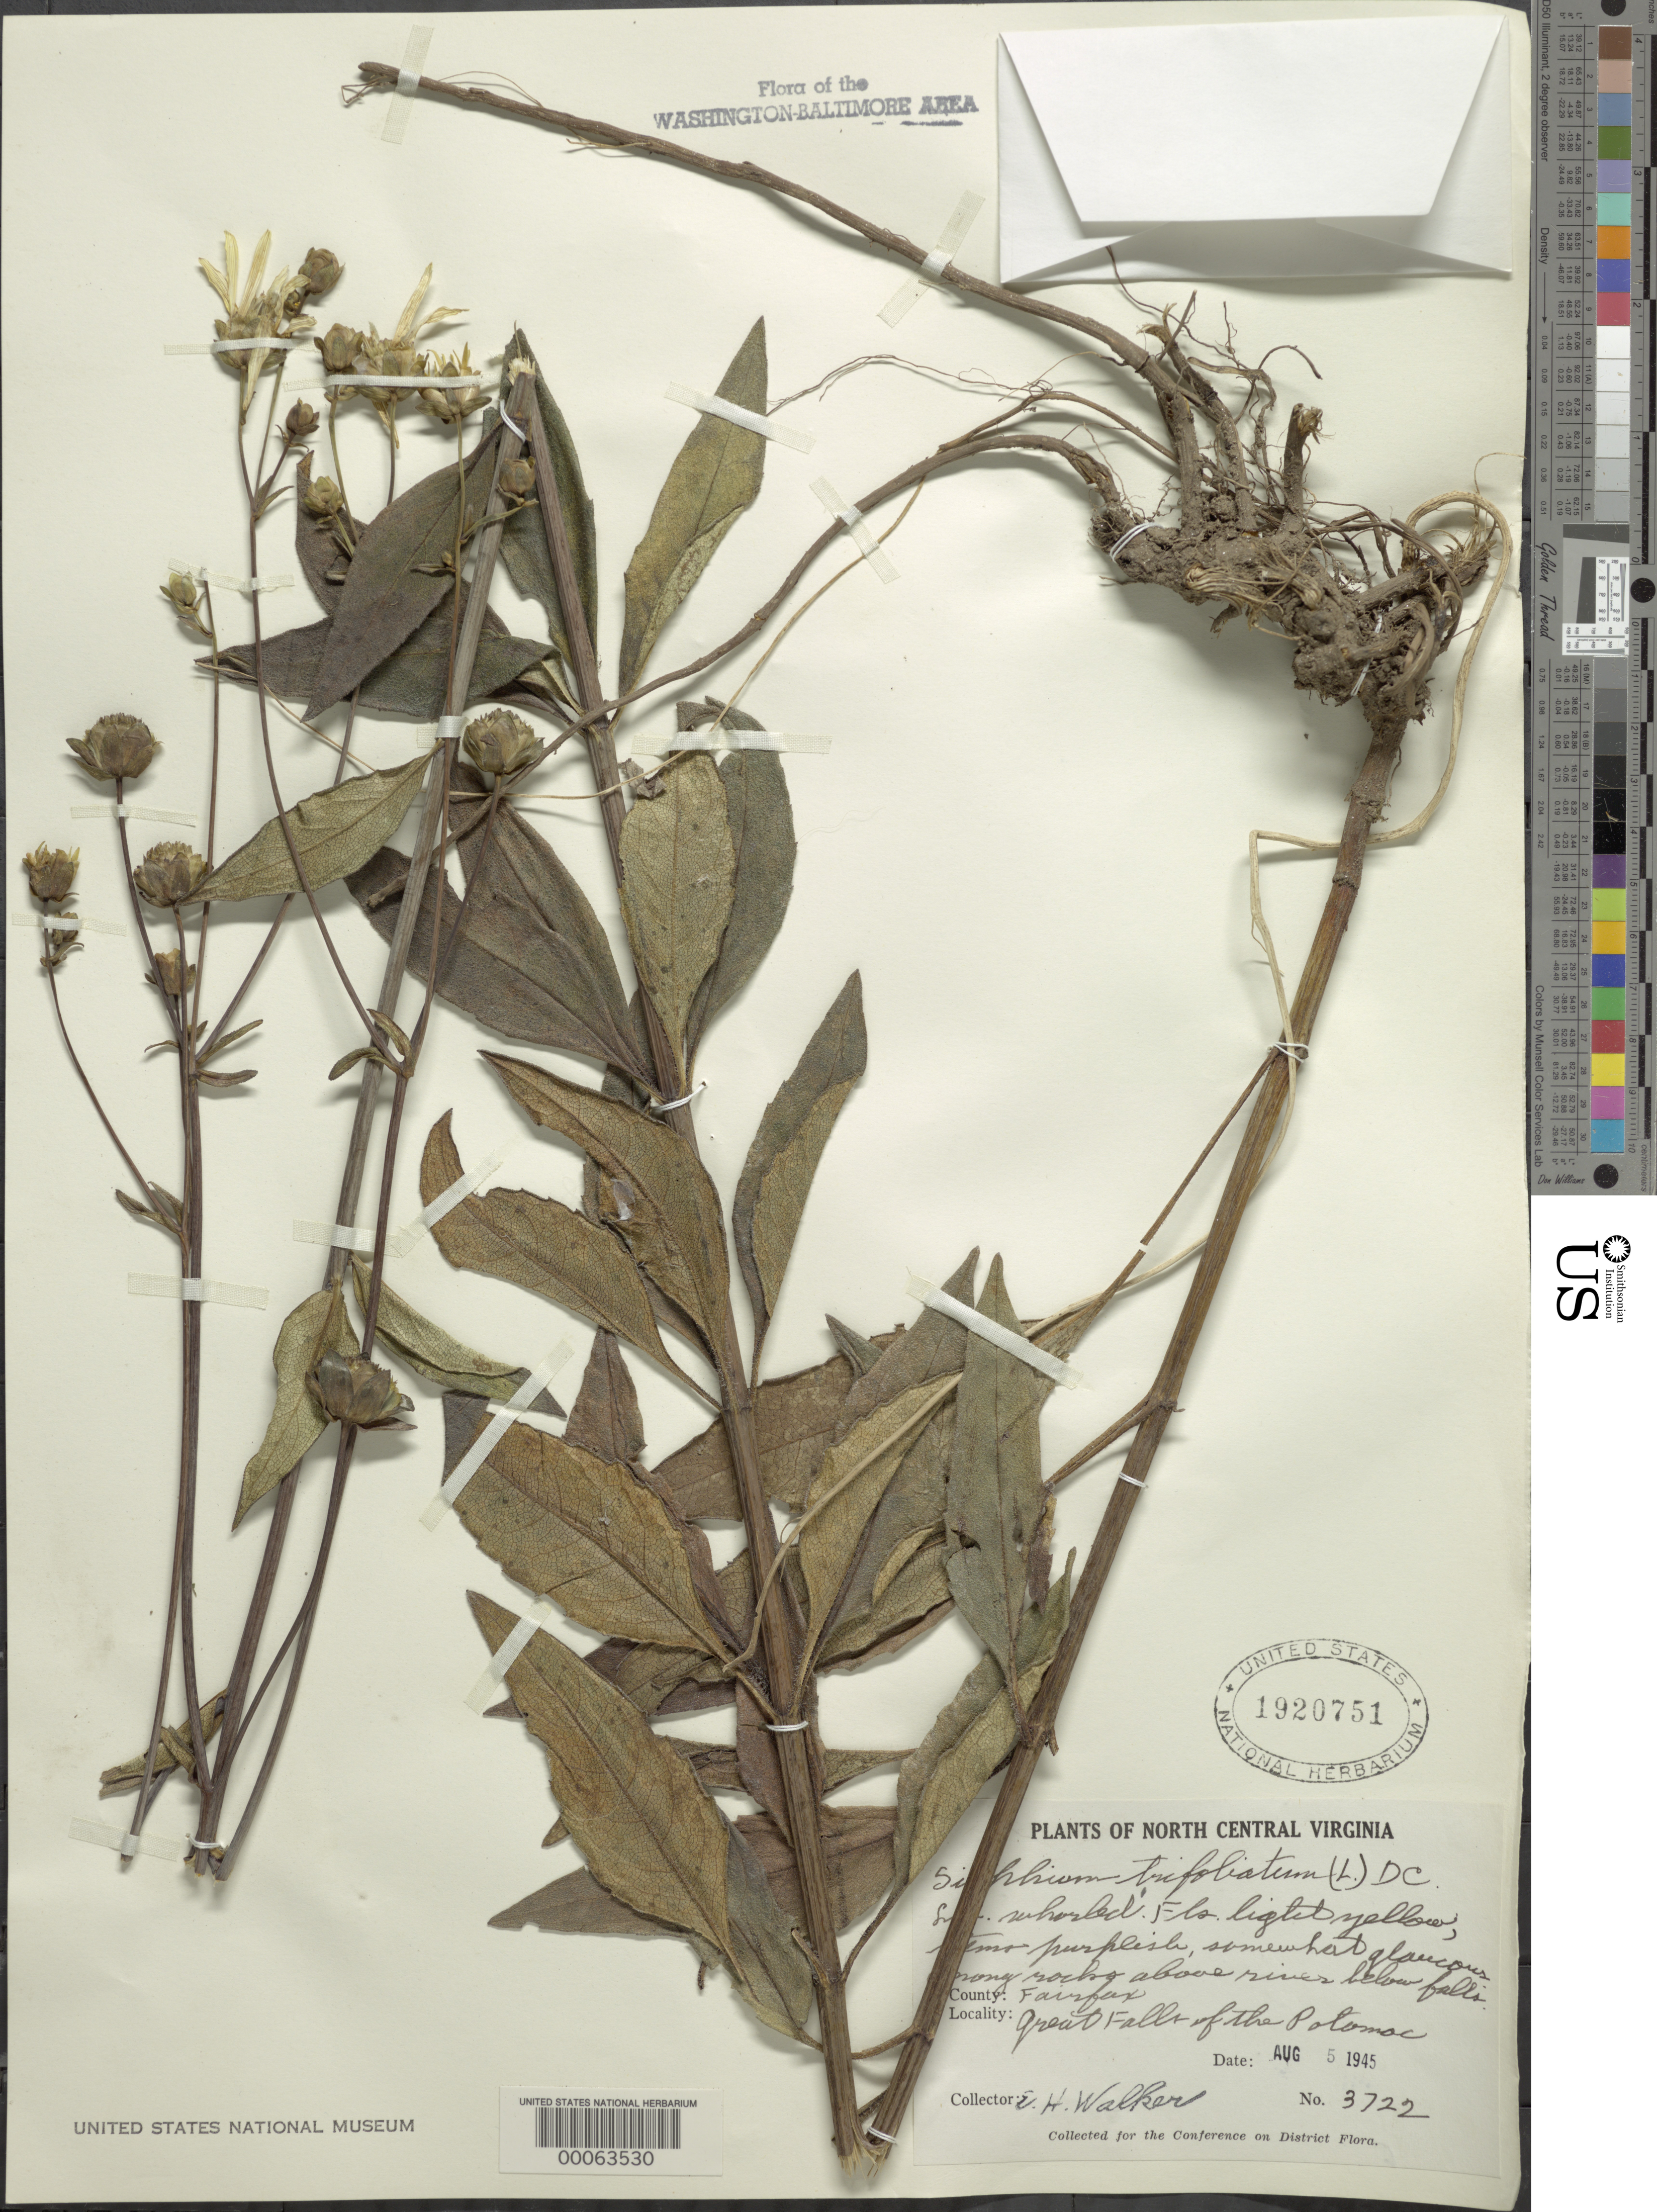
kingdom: Plantae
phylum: Tracheophyta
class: Magnoliopsida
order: Asterales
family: Asteraceae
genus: Silphium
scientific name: Silphium asteriscus var. trifoliatum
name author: (L.) Clevinger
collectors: E. H. Walker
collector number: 3722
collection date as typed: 05 Aug 1945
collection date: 1945-08-05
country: United States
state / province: Virginia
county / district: Fairfax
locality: Great Falls C. & O. Canal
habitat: Rocks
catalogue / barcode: US 1920751